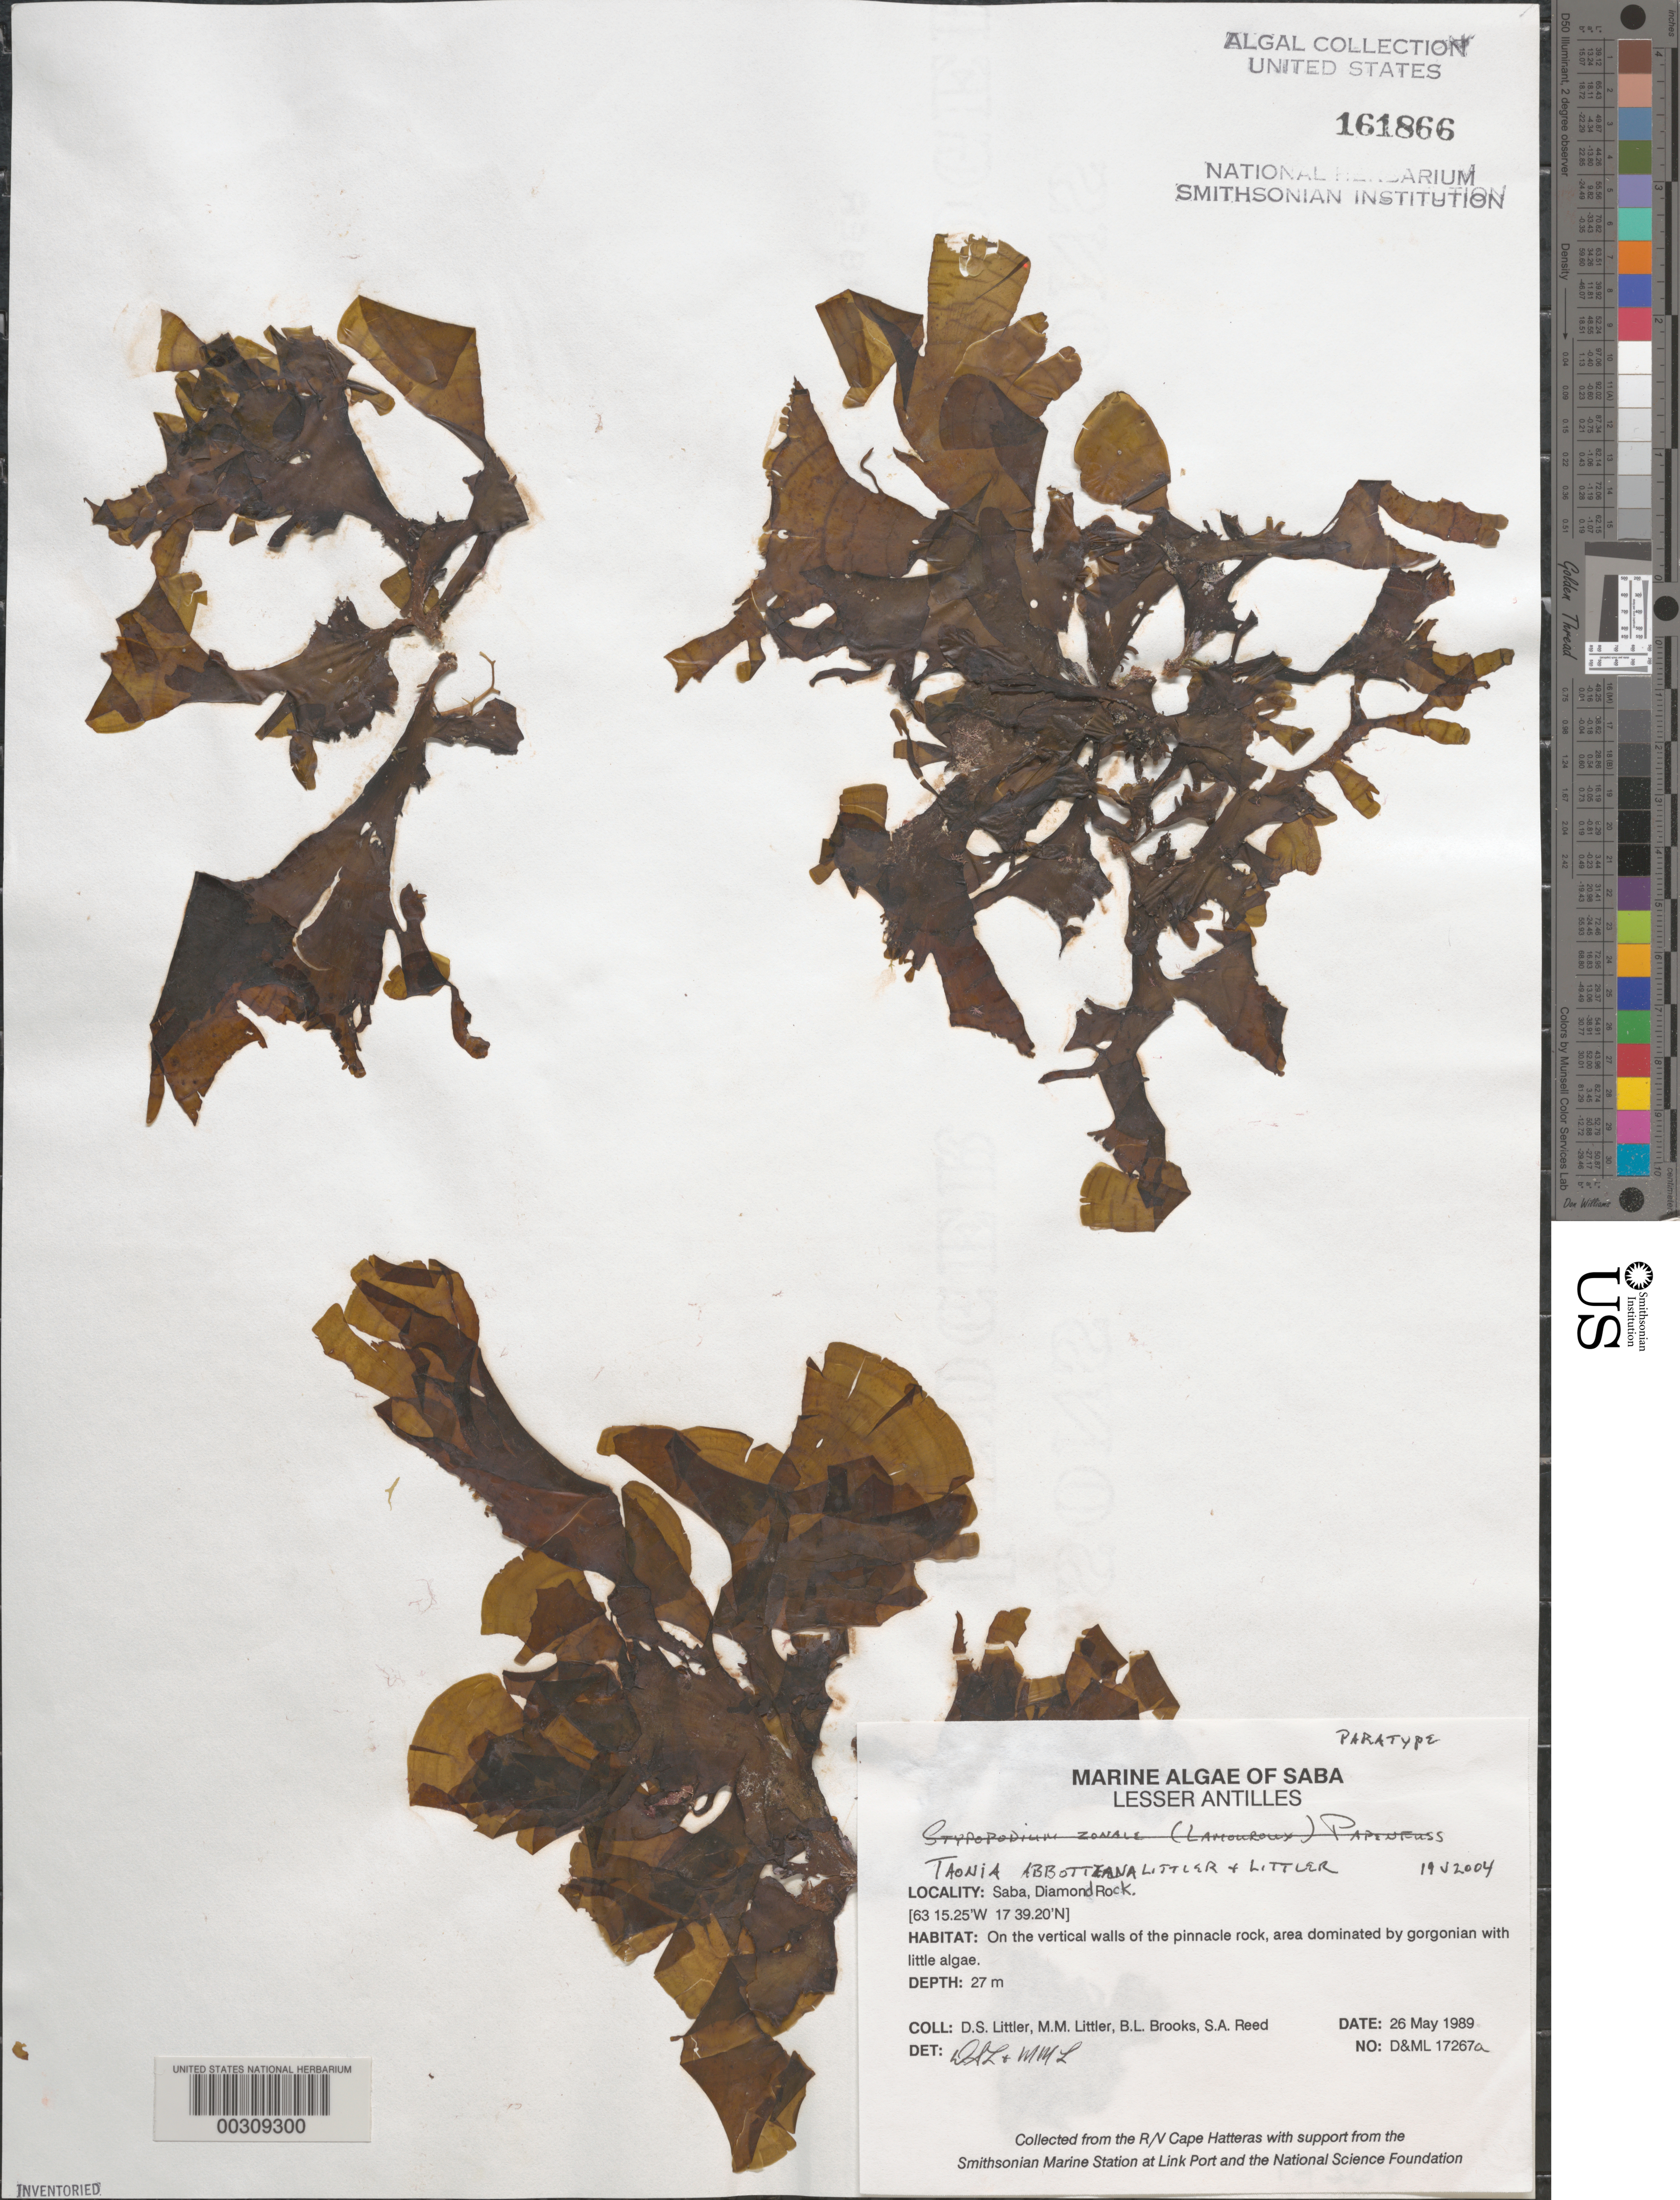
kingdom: Chromista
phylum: Ochrophyta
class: Phaeophyceae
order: Dictyotales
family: Dictyotaceae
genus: Stypopodium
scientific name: Stypopodium zonale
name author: (J.V.Lamouroux) Papenf.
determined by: Littler, D. S.; Littler, M. M.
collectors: D. S. Littler, M. M. Littler, B. Brooks & S. Reed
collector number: D&ML 17267a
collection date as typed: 26 May 1989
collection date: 1989-05-26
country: Netherlands Antilles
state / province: ABC Islands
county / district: Saba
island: Saba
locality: Diamond Rock (Diamont Rots)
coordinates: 17 39.20' N, 63 15.25' W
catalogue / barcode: US 161866